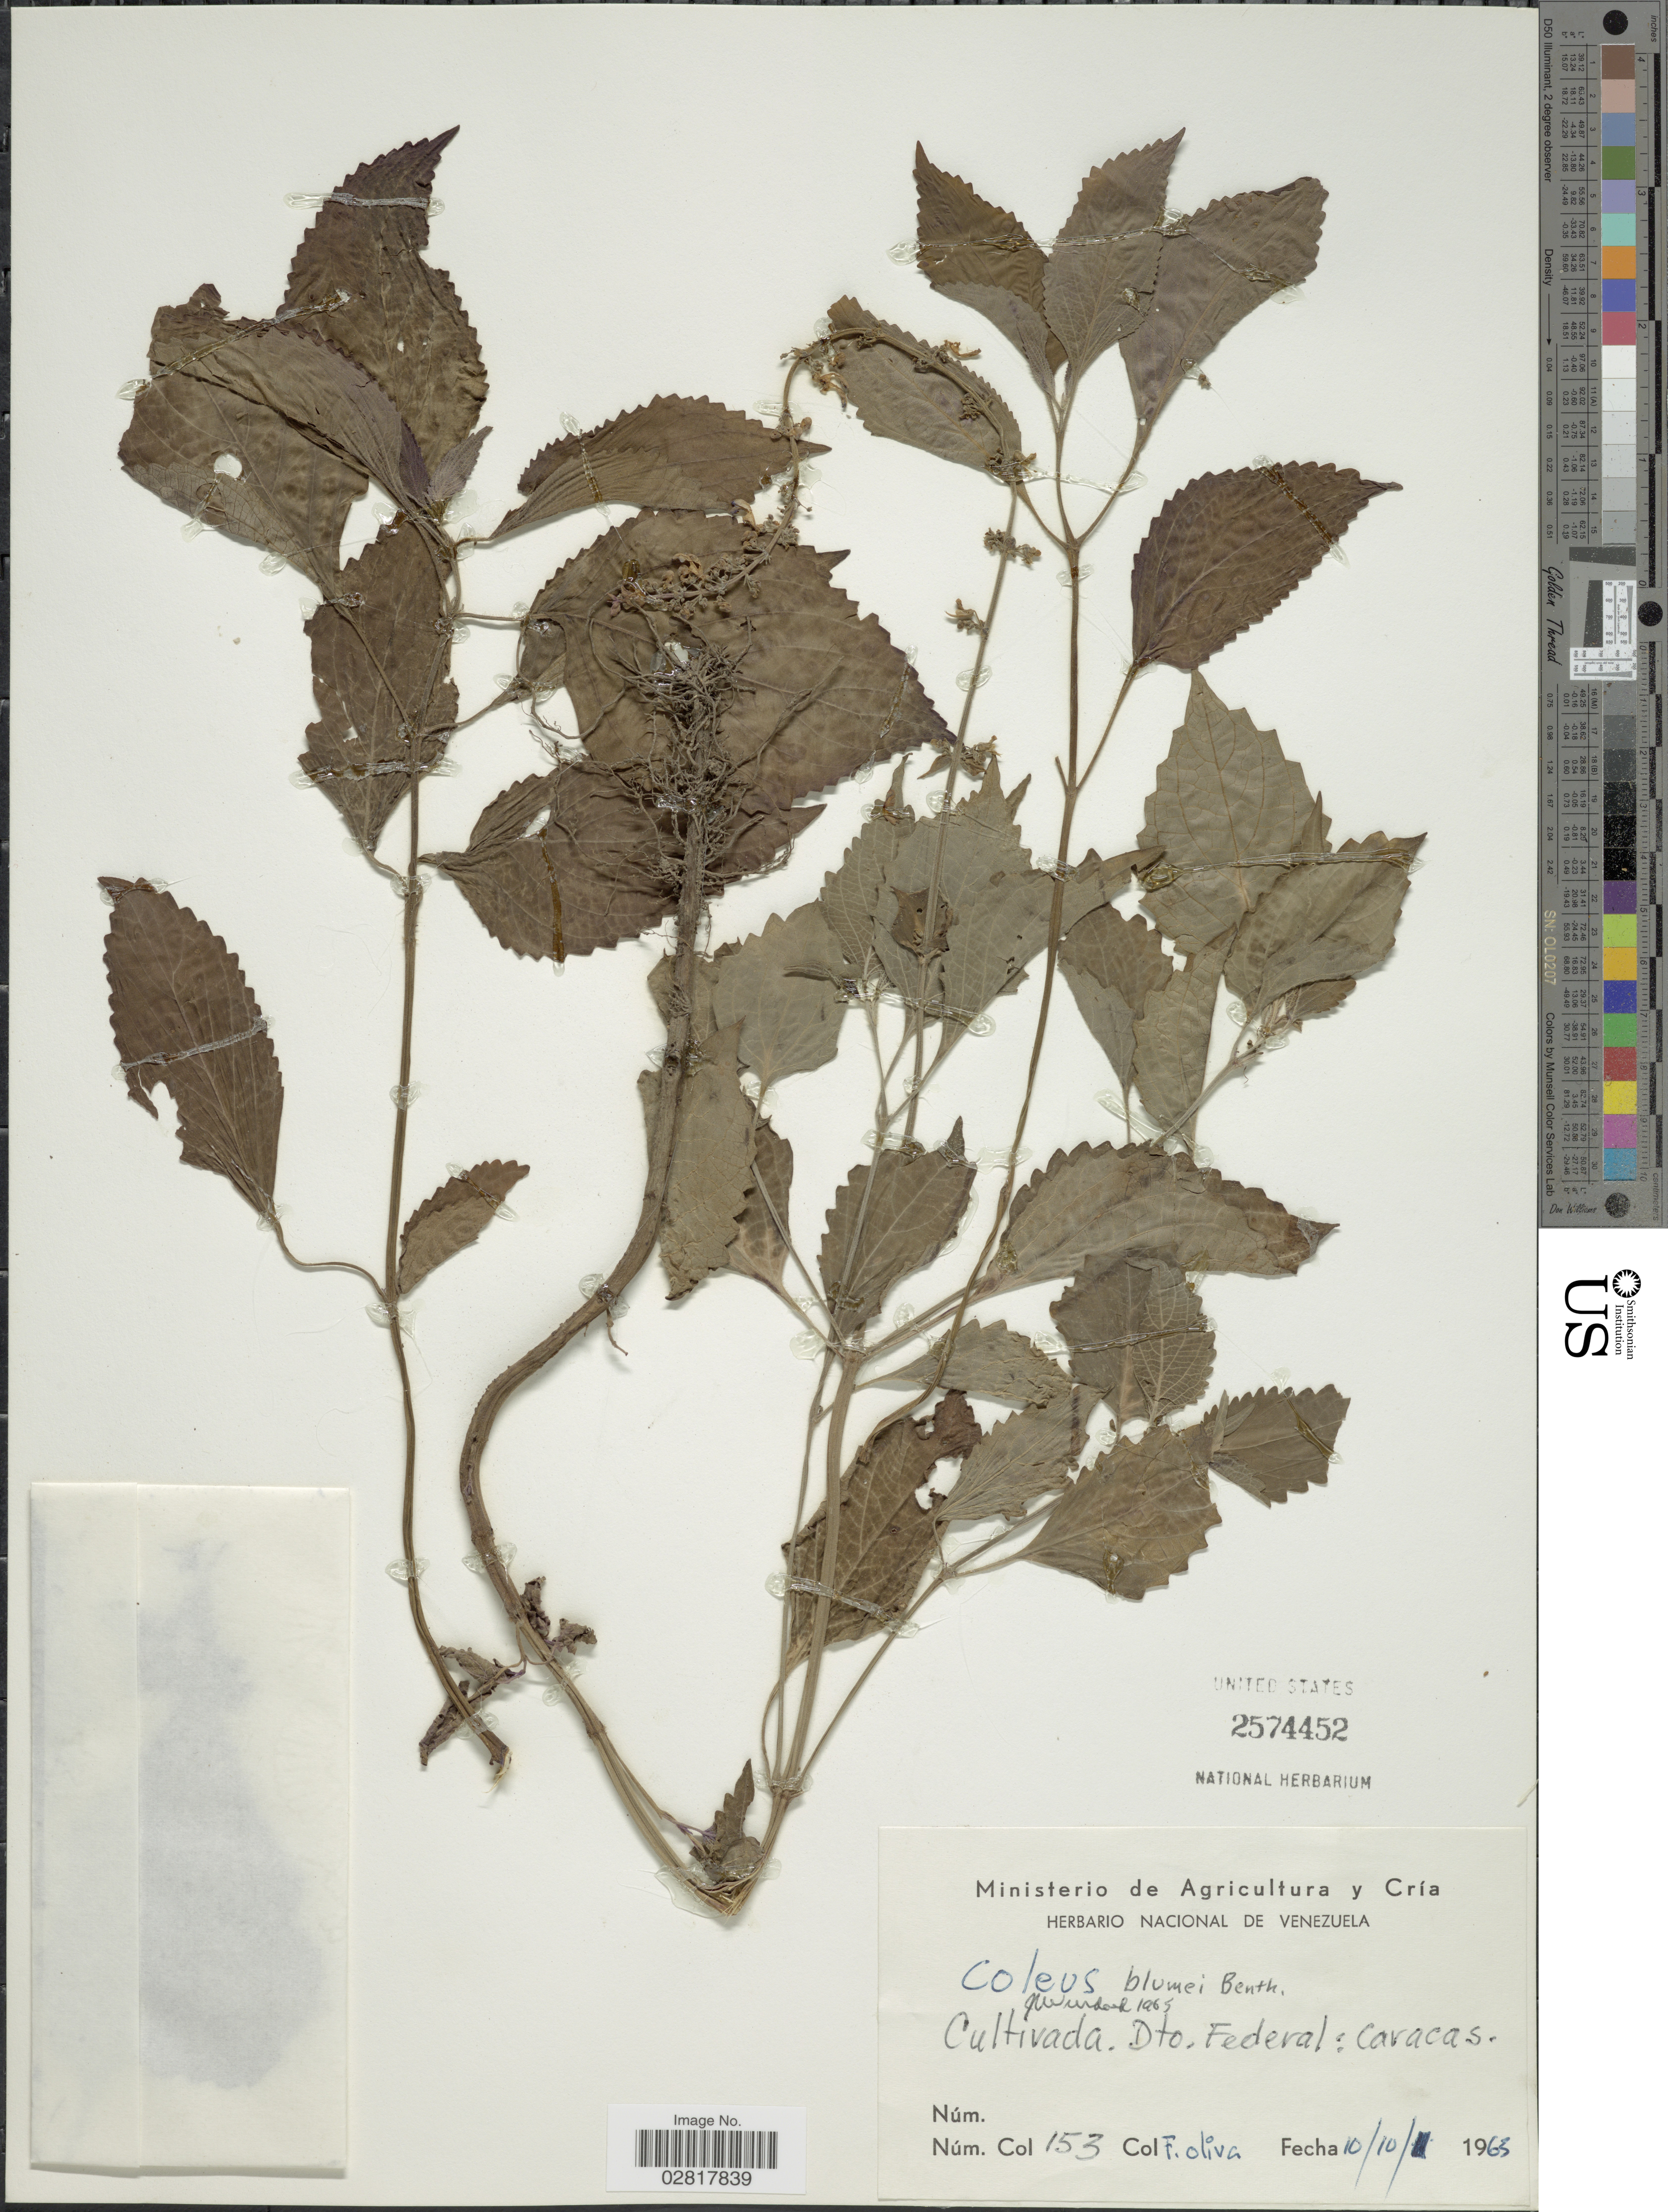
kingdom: Plantae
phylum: Tracheophyta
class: Magnoliopsida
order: Lamiales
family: Lamiaceae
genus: Plectranthus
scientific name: Plectranthus scutellarioides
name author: (L.) R. Br.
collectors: F. Oliva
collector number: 153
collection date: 1963-10-10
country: Venezuela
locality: Dto. Federal: Caracas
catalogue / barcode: US 2574452